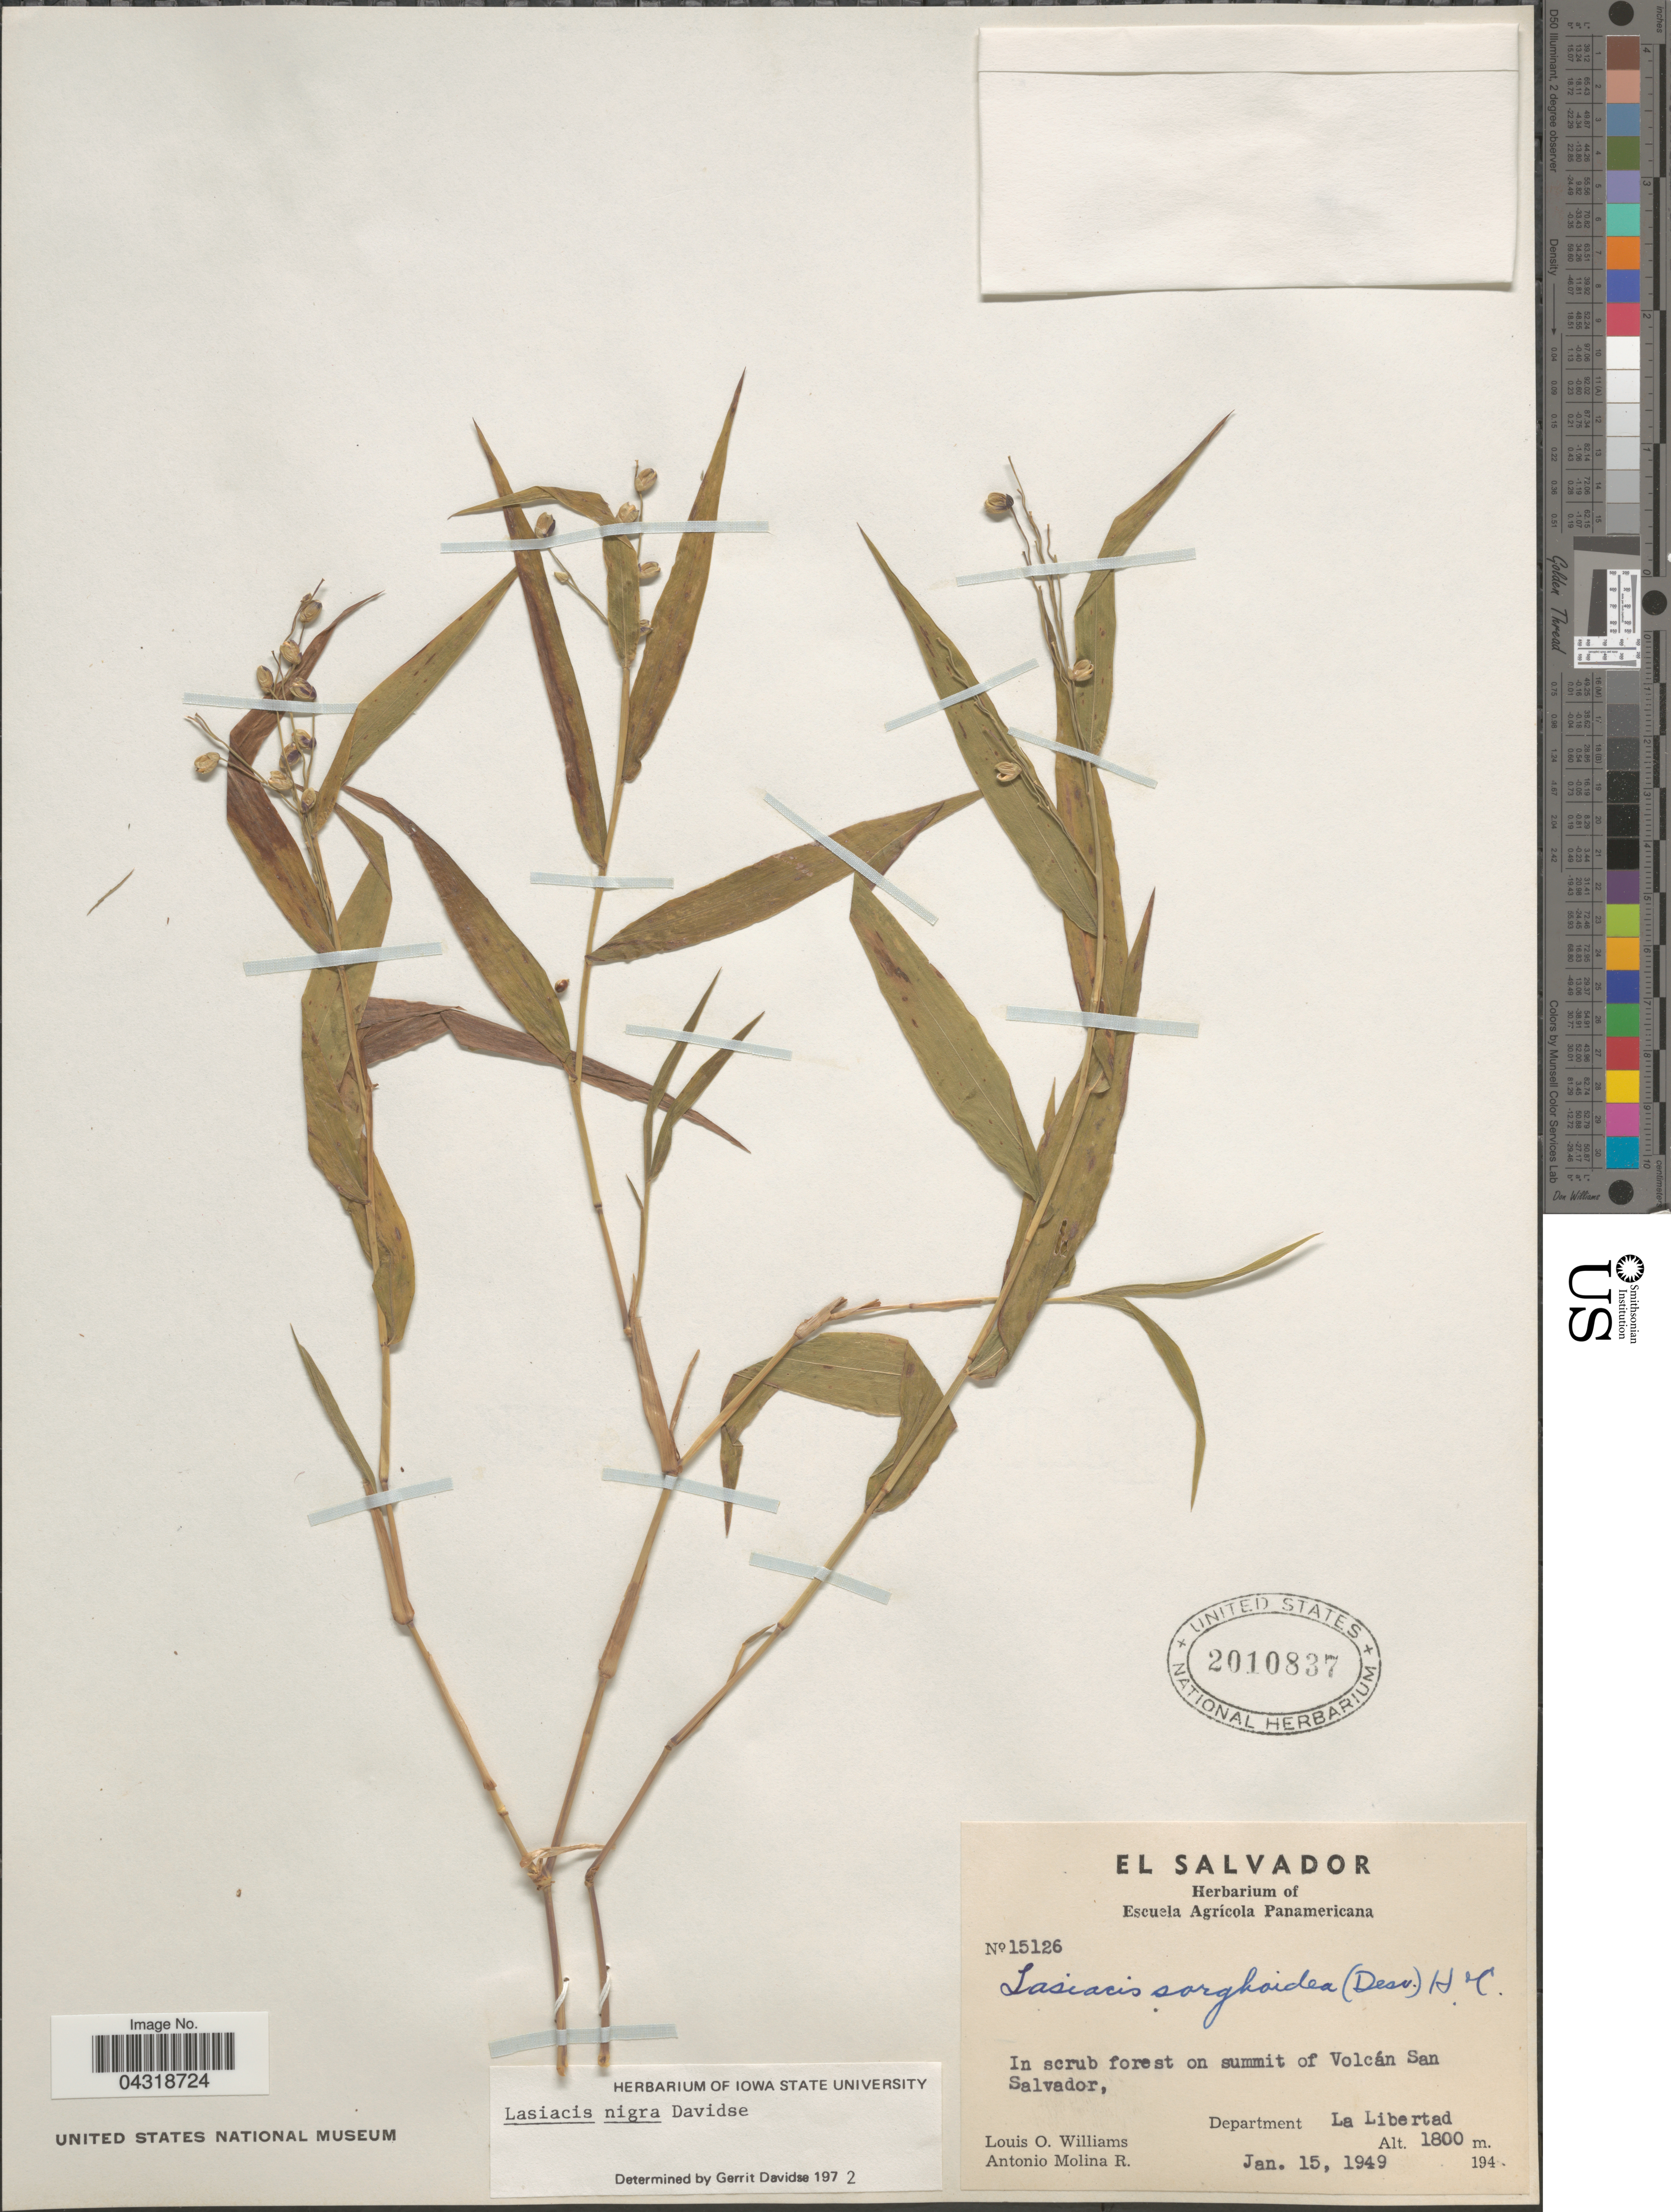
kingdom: Plantae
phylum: Tracheophyta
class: Liliopsida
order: Poales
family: Poaceae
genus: Lasiacis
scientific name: Lasiacis oaxacensis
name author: (Steud.) Hitchc.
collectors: L. O. Williams & A. Molina R.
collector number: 15126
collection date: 1949-01-15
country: El Salvador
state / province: La Libertad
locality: In scrub forest on summit of Volcán San Salvador, Department La Libertad.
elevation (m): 1800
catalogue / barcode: US 2010837